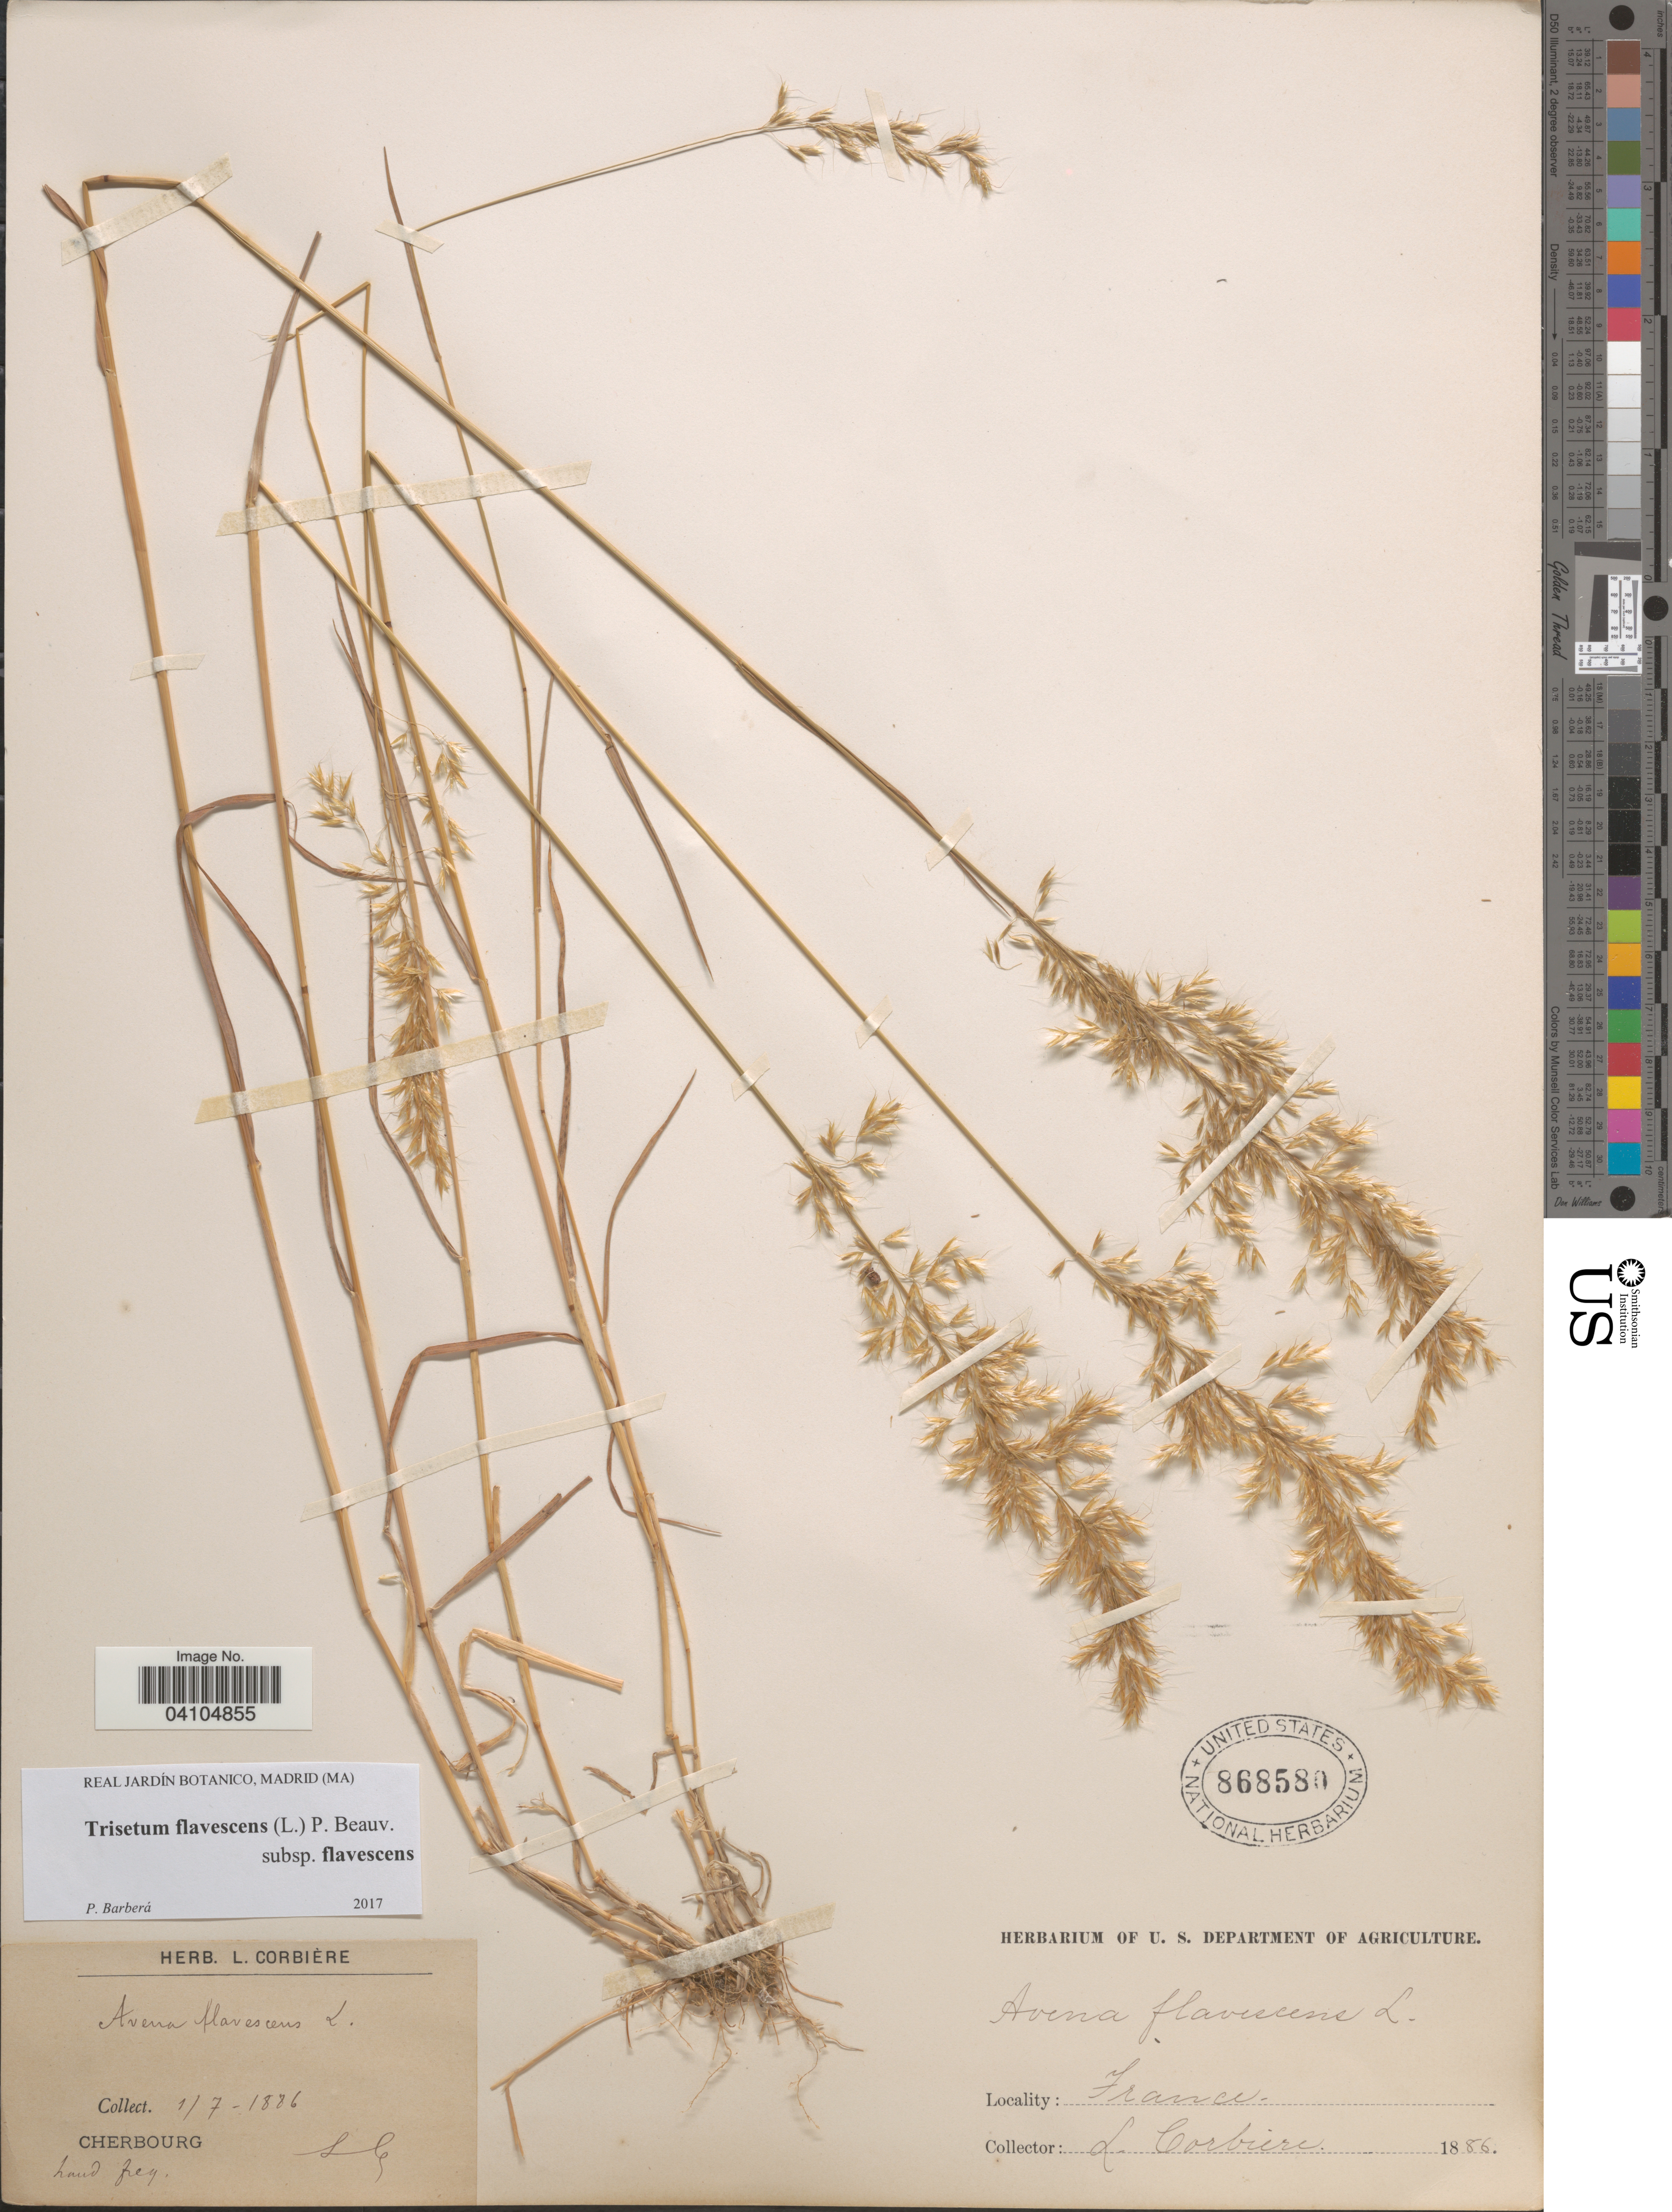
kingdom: Plantae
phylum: Tracheophyta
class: Liliopsida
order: Poales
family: Poaceae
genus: Trisetum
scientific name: Trisetum flavescens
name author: (L.) P. Beauv.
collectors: L. Corbière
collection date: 1886-07-01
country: France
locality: Cherbourg.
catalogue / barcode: US 868580